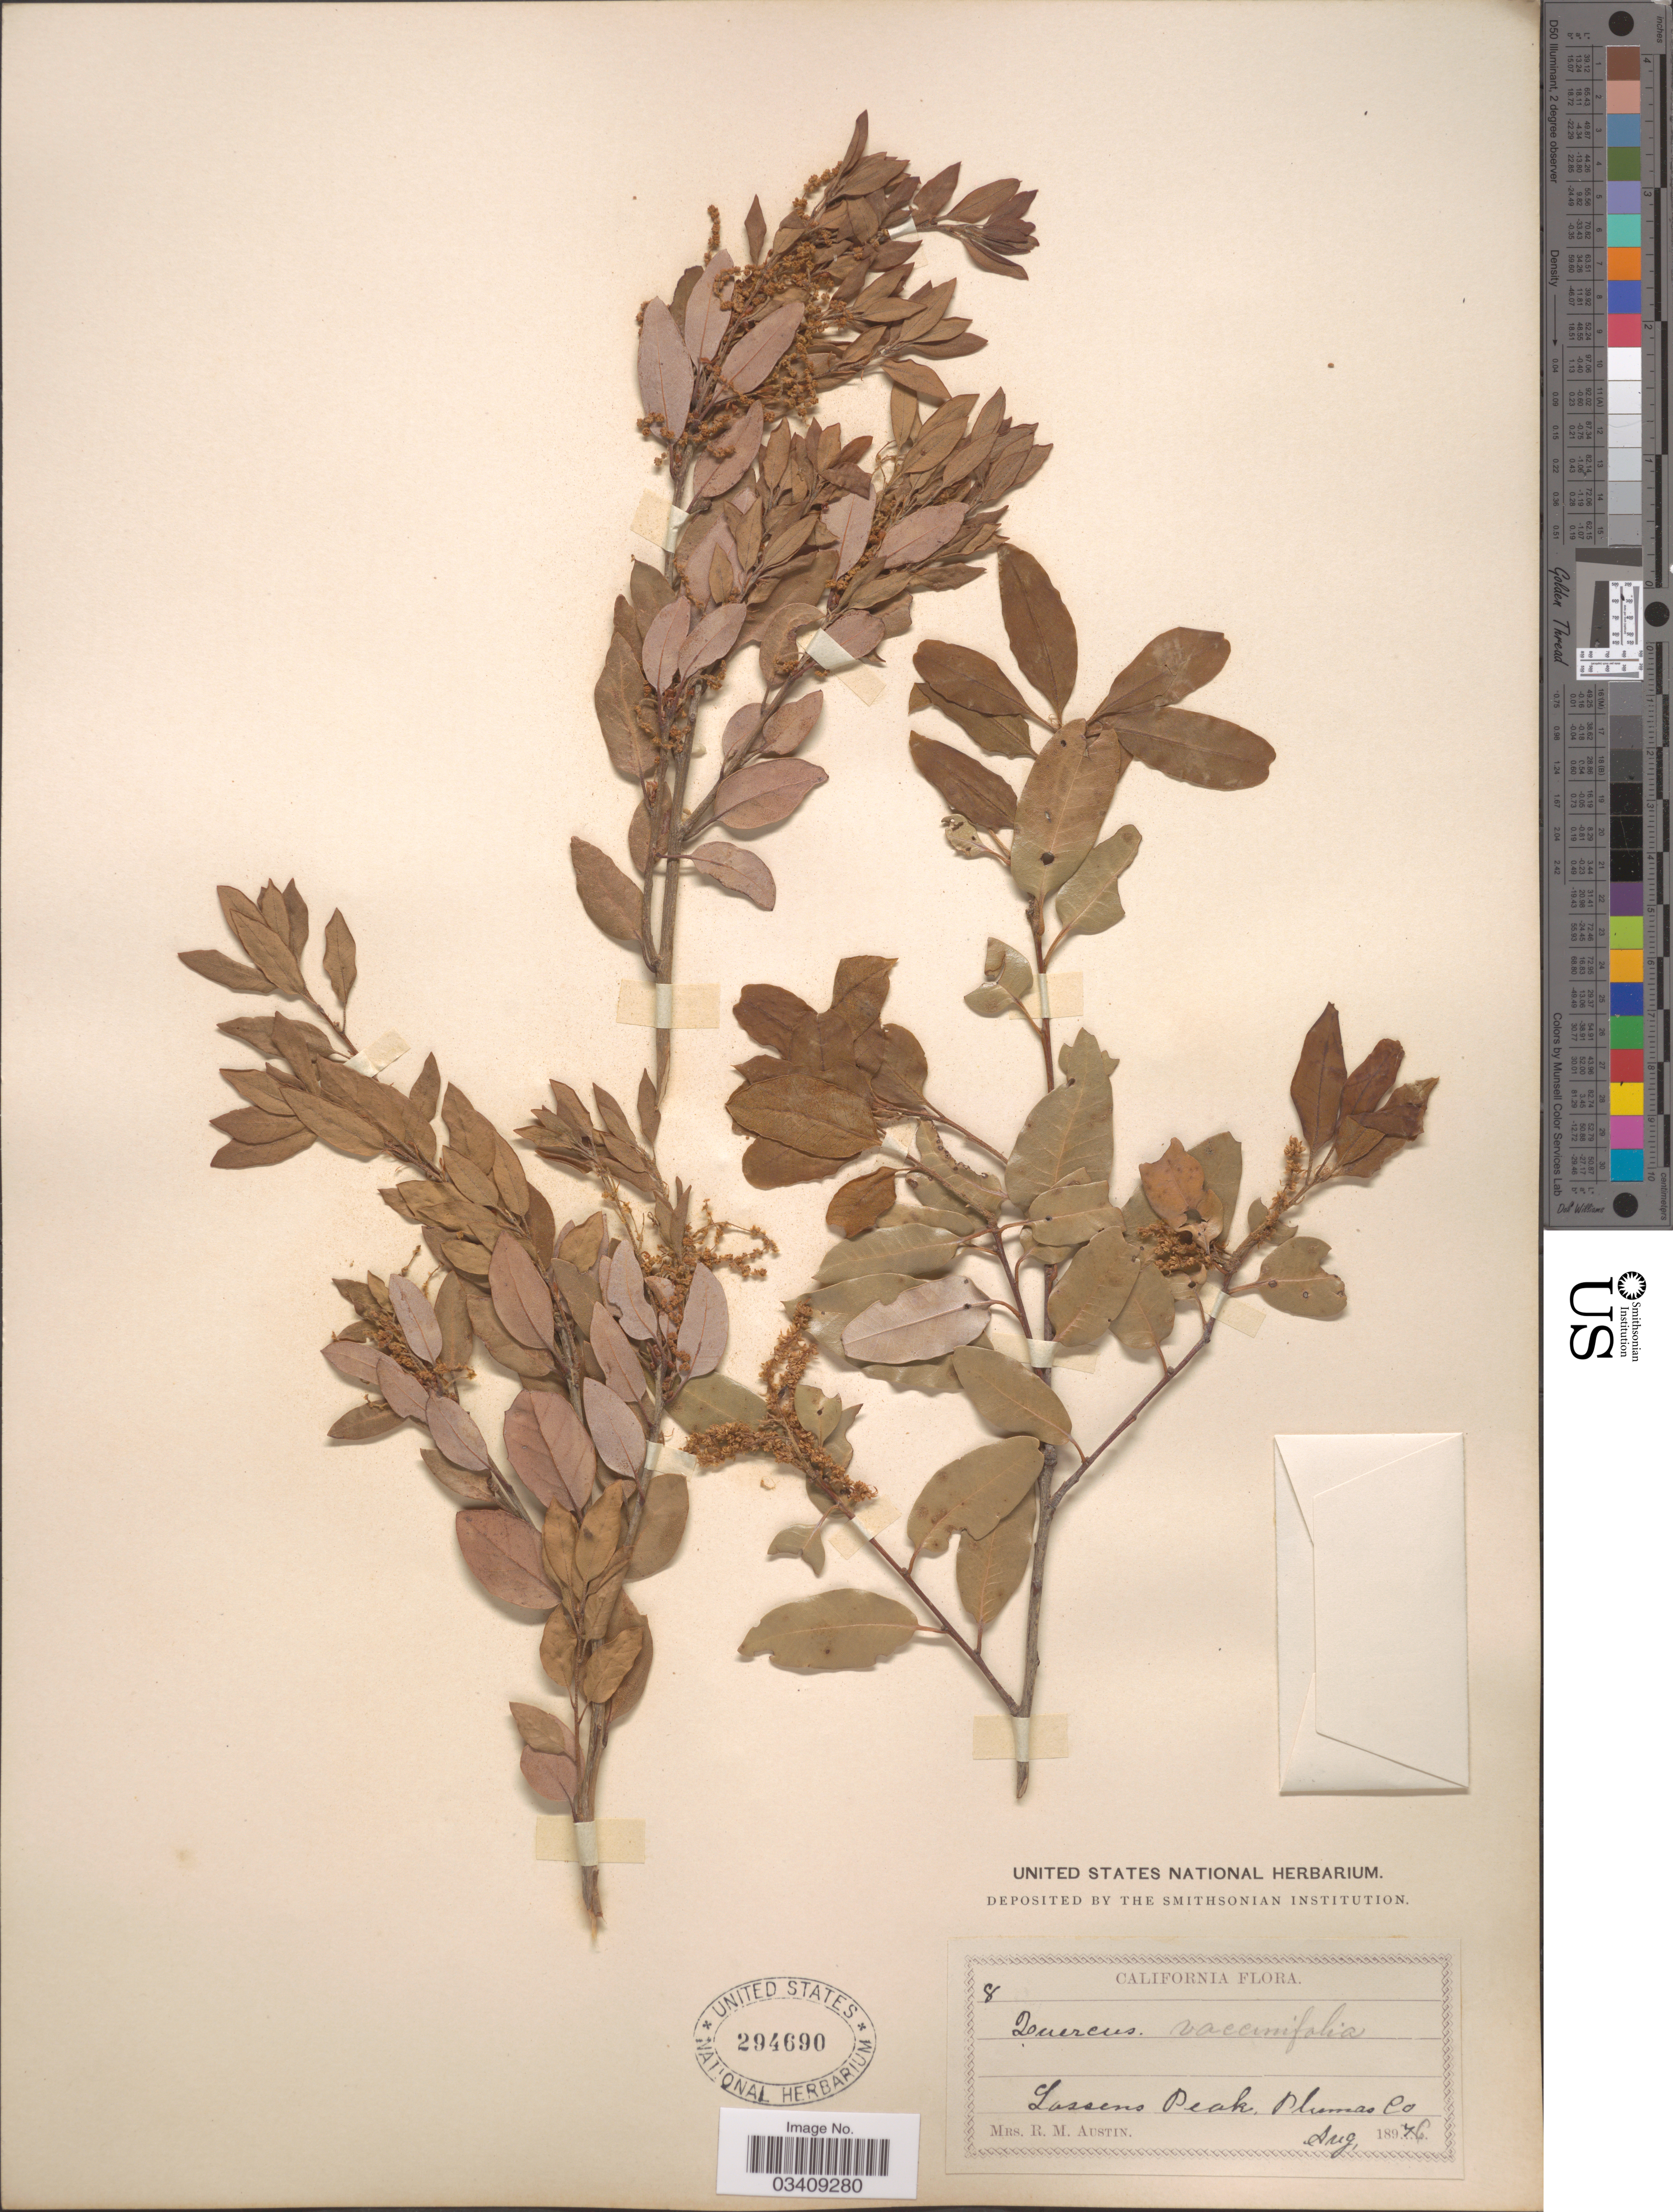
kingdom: Plantae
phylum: Tracheophyta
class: Magnoliopsida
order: Fagales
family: Fagaceae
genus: Quercus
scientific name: Quercus aaata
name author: C.H. Müll.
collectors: R. Austin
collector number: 8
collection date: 1876-08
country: United States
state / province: California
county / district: Plumas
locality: Lassens Peak, Plumas Co.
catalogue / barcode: US 294690